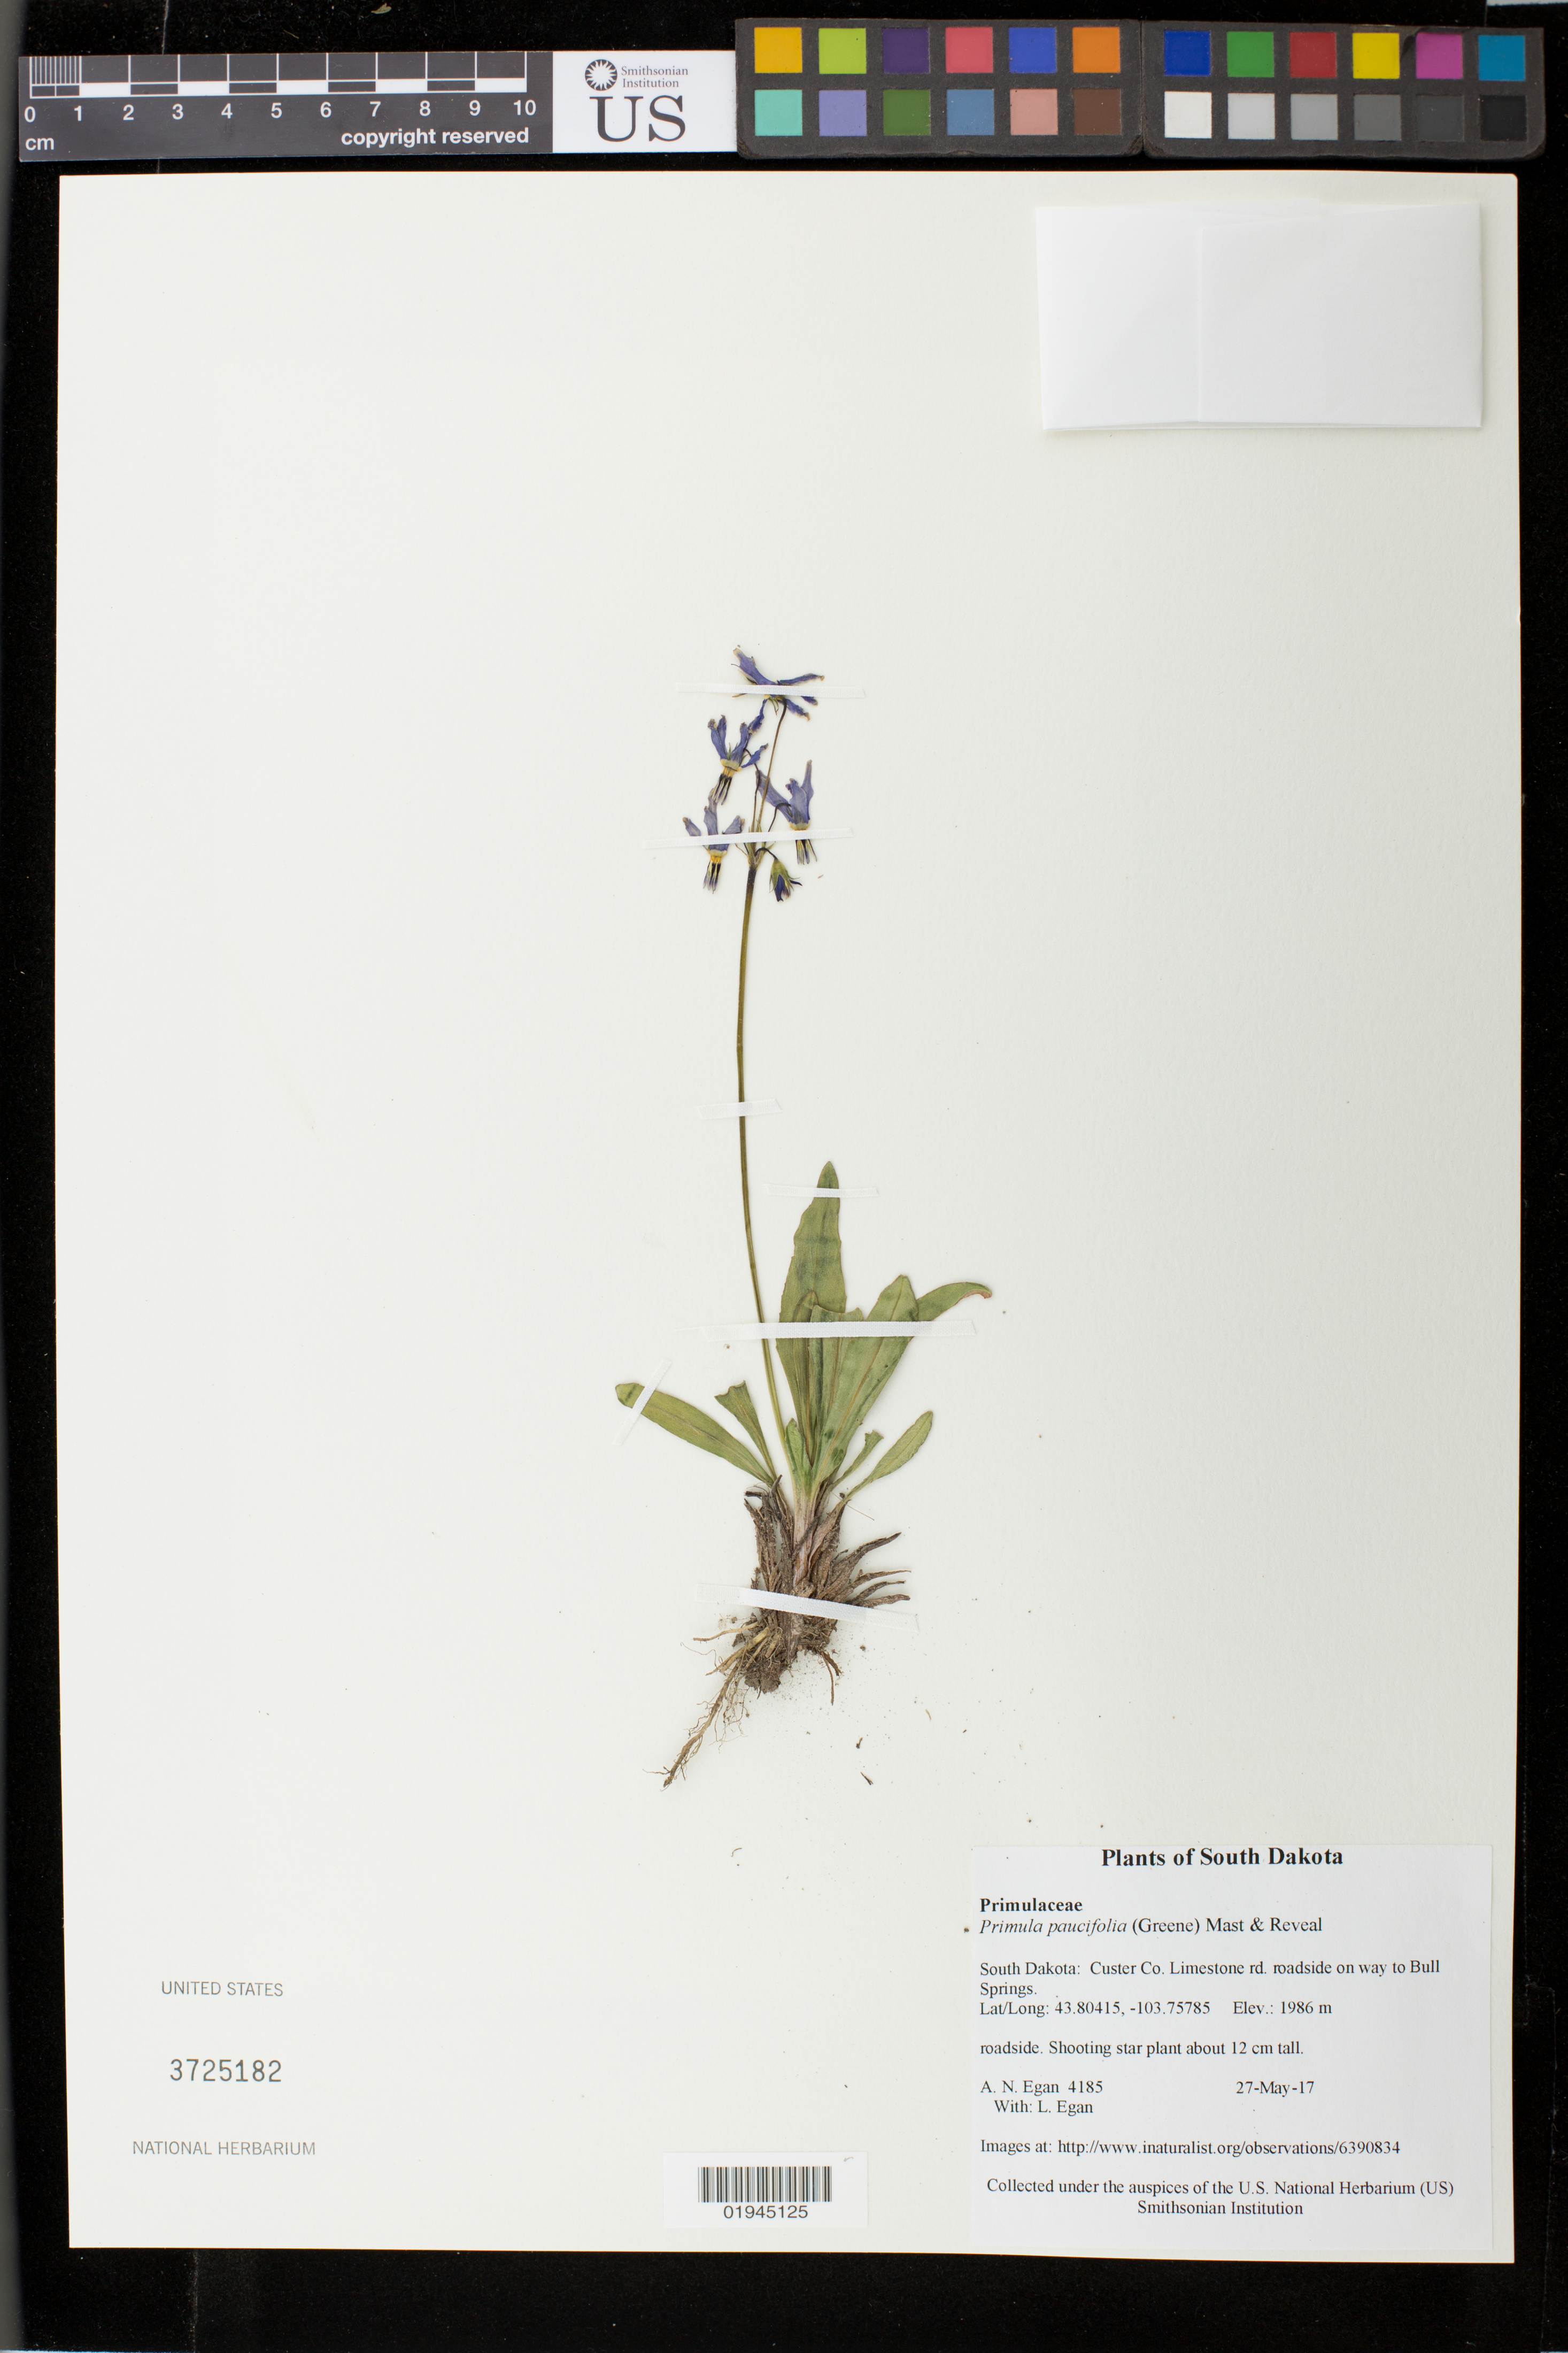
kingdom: Plantae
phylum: Tracheophyta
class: Magnoliopsida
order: Ericales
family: Primulaceae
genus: Primula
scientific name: Primula paucifolia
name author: Watt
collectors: A. N. Egan & L. Egan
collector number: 4185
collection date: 2017-05-27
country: United States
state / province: South Dakota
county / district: Custer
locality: Limestone rd. roadside on way to Bull Springs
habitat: roadside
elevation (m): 1986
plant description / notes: http://www.inaturalist.org/observations/6390834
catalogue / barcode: US 3725182